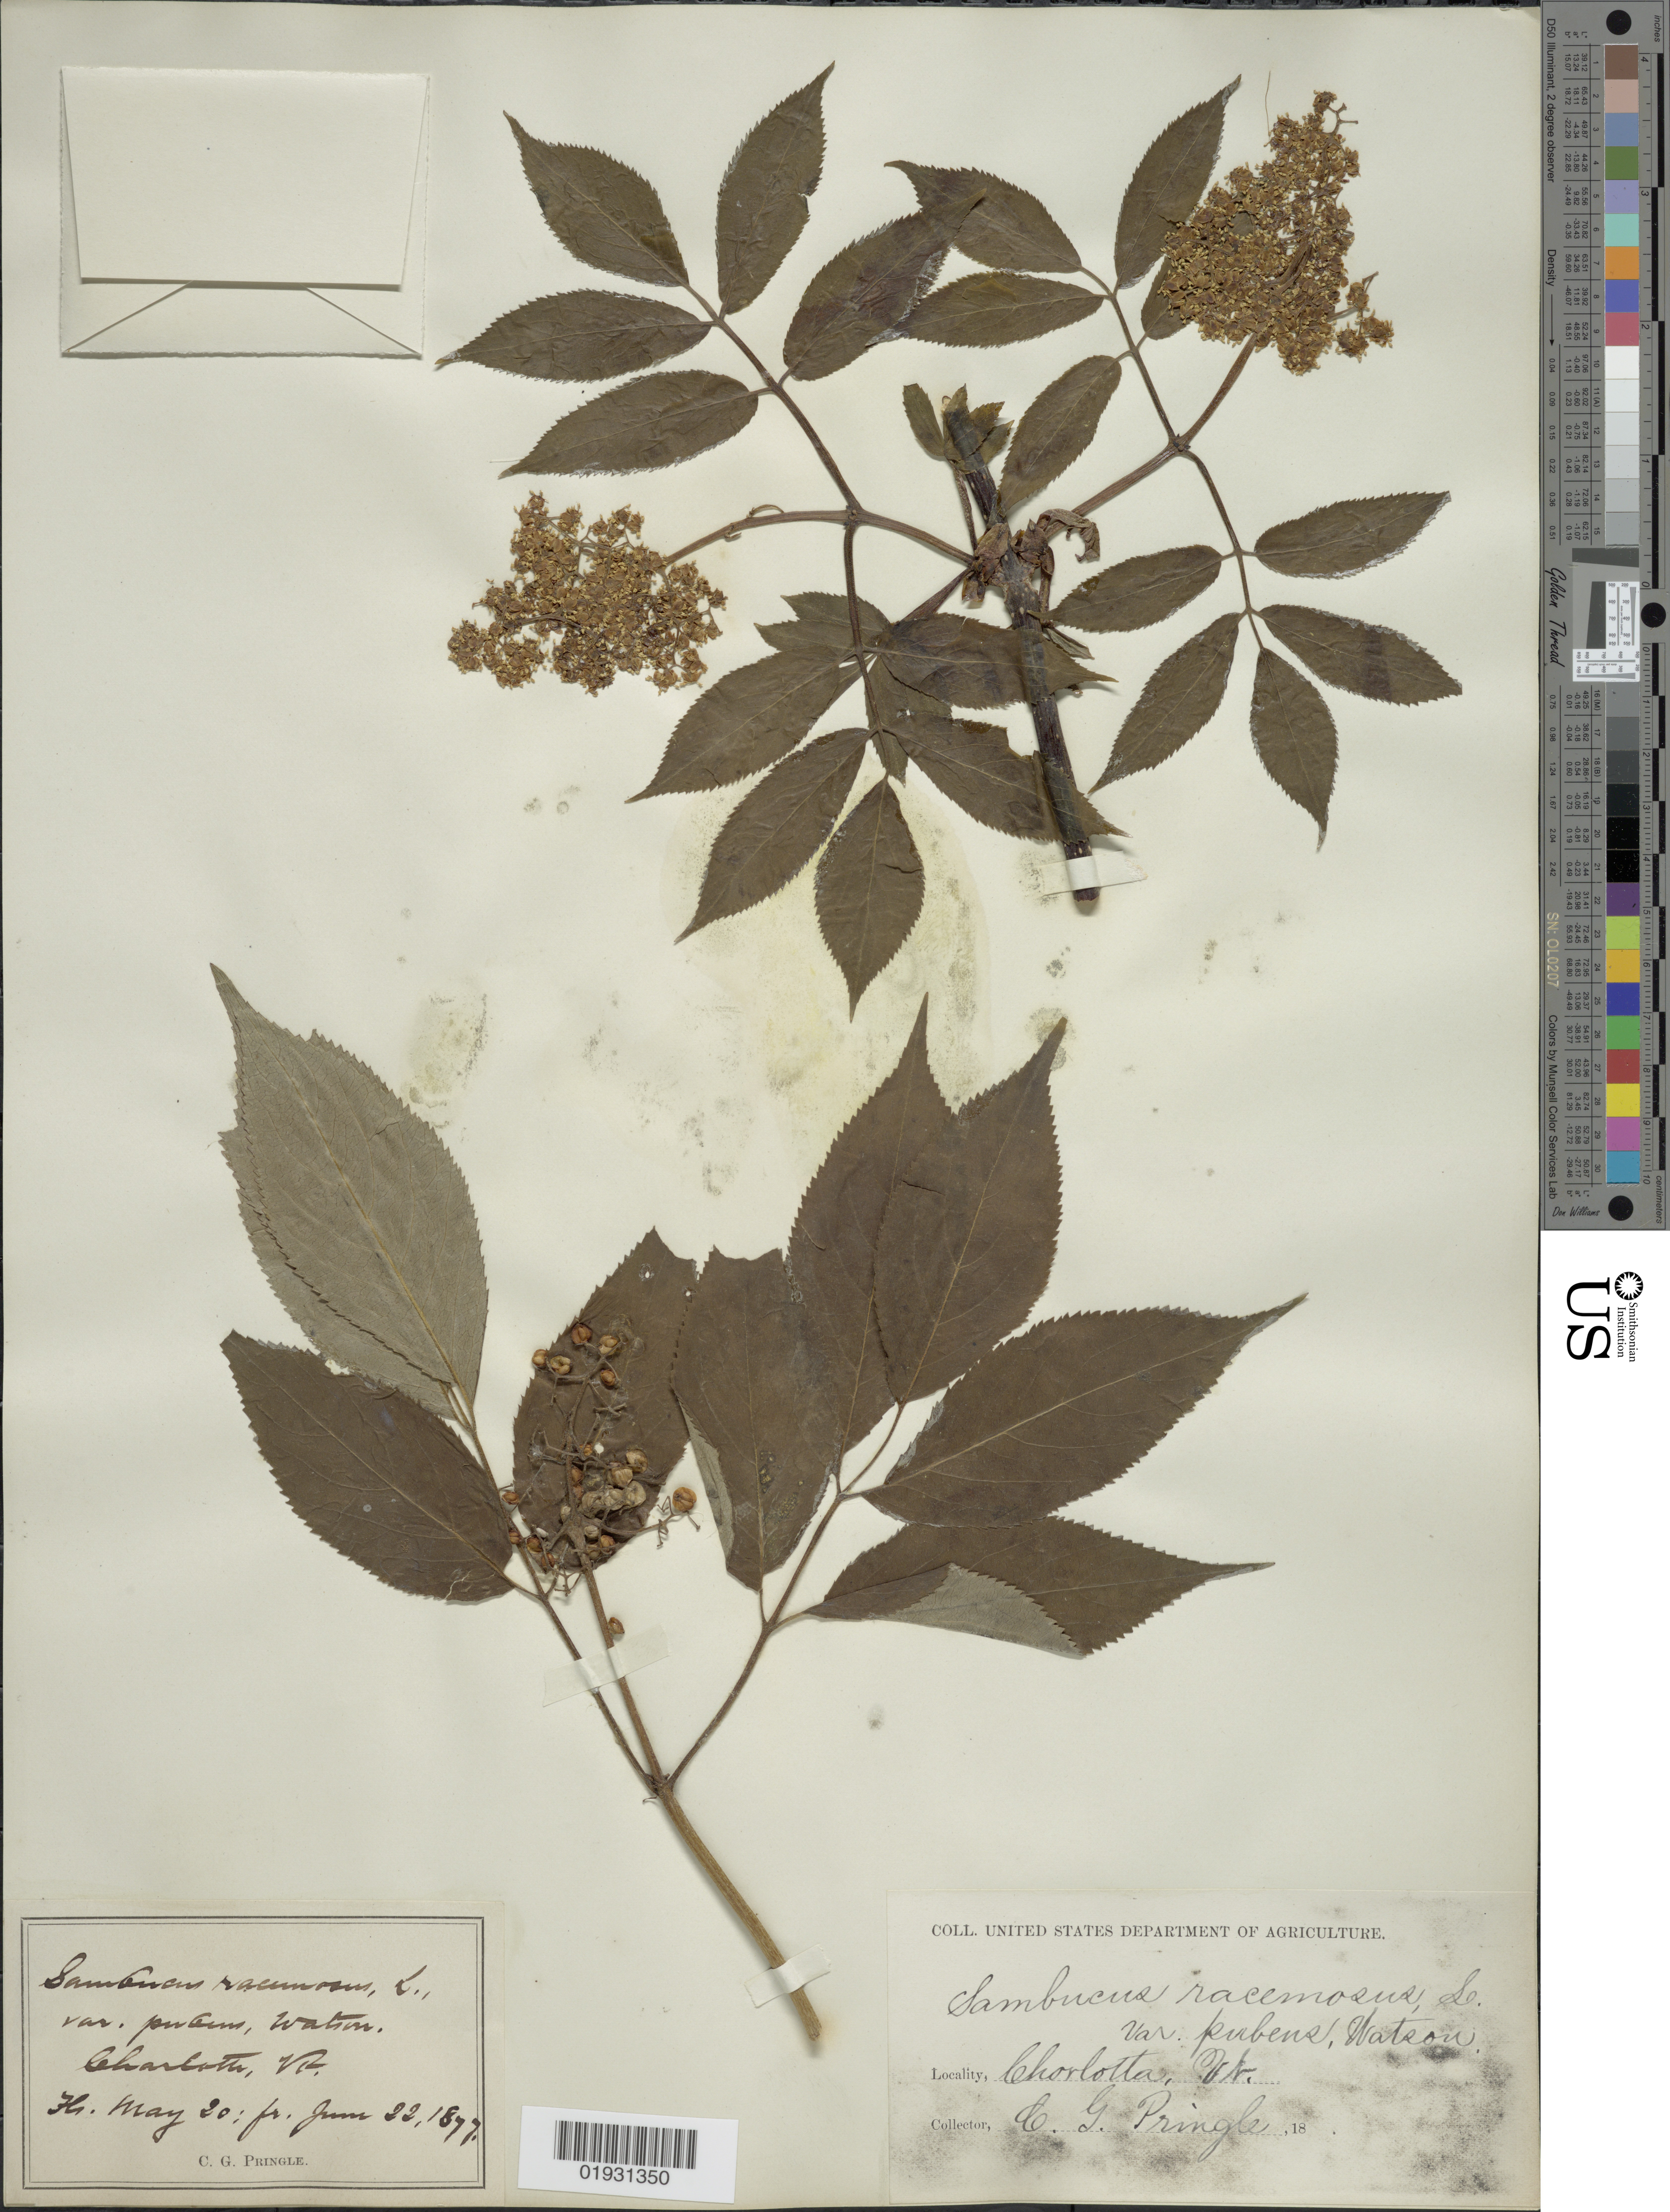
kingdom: Plantae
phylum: Tracheophyta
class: Magnoliopsida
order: Dipsacales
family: Viburnaceae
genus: Sambucus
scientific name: Sambucus racemosa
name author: L.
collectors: C. G. Pringle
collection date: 1877-05-20/1877-06-22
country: United States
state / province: Vermont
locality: Charlotte